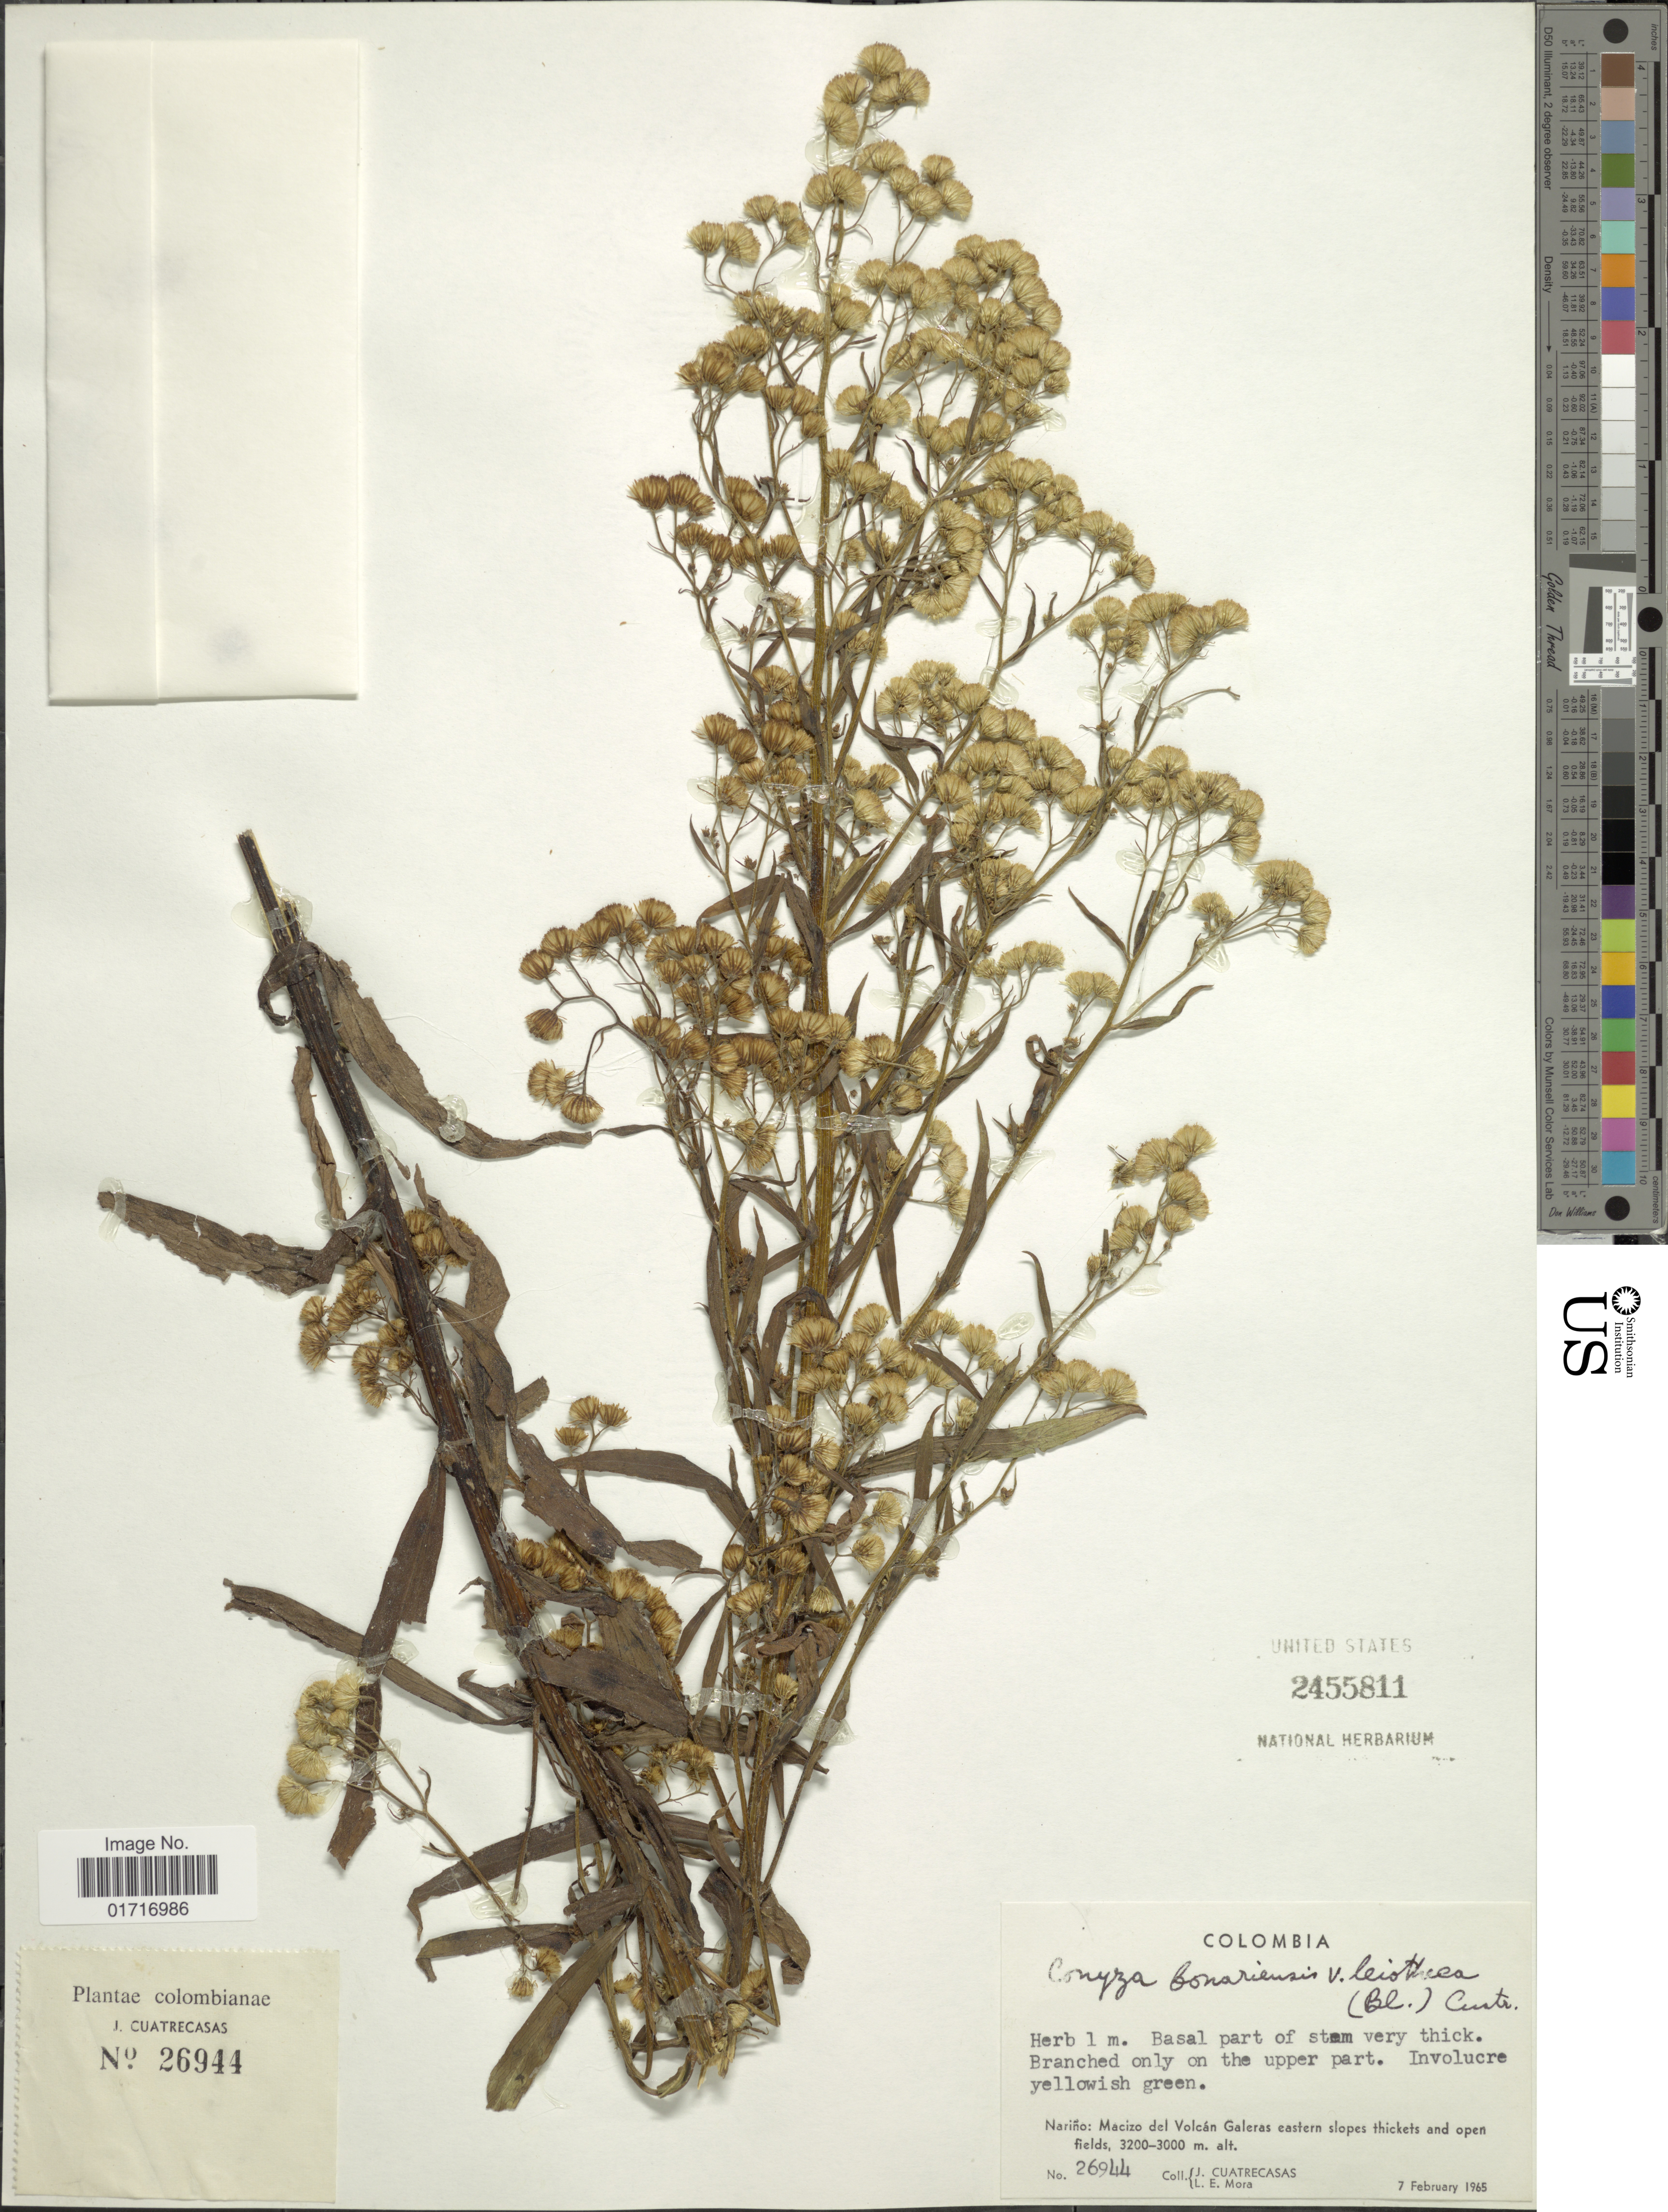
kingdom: Plantae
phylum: Tracheophyta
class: Magnoliopsida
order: Asterales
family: Asteraceae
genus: Conyza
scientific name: Conyza bonariensis var. leiotheca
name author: (S.F. Blake) Cuatrec.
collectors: J. Cuatrecasas & L. Mora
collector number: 26944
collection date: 1965-02-07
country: Colombia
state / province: Nariño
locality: Narino: Macizo del Volcan Galeras eastern slope s thickets and open fields.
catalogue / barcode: US 2455811